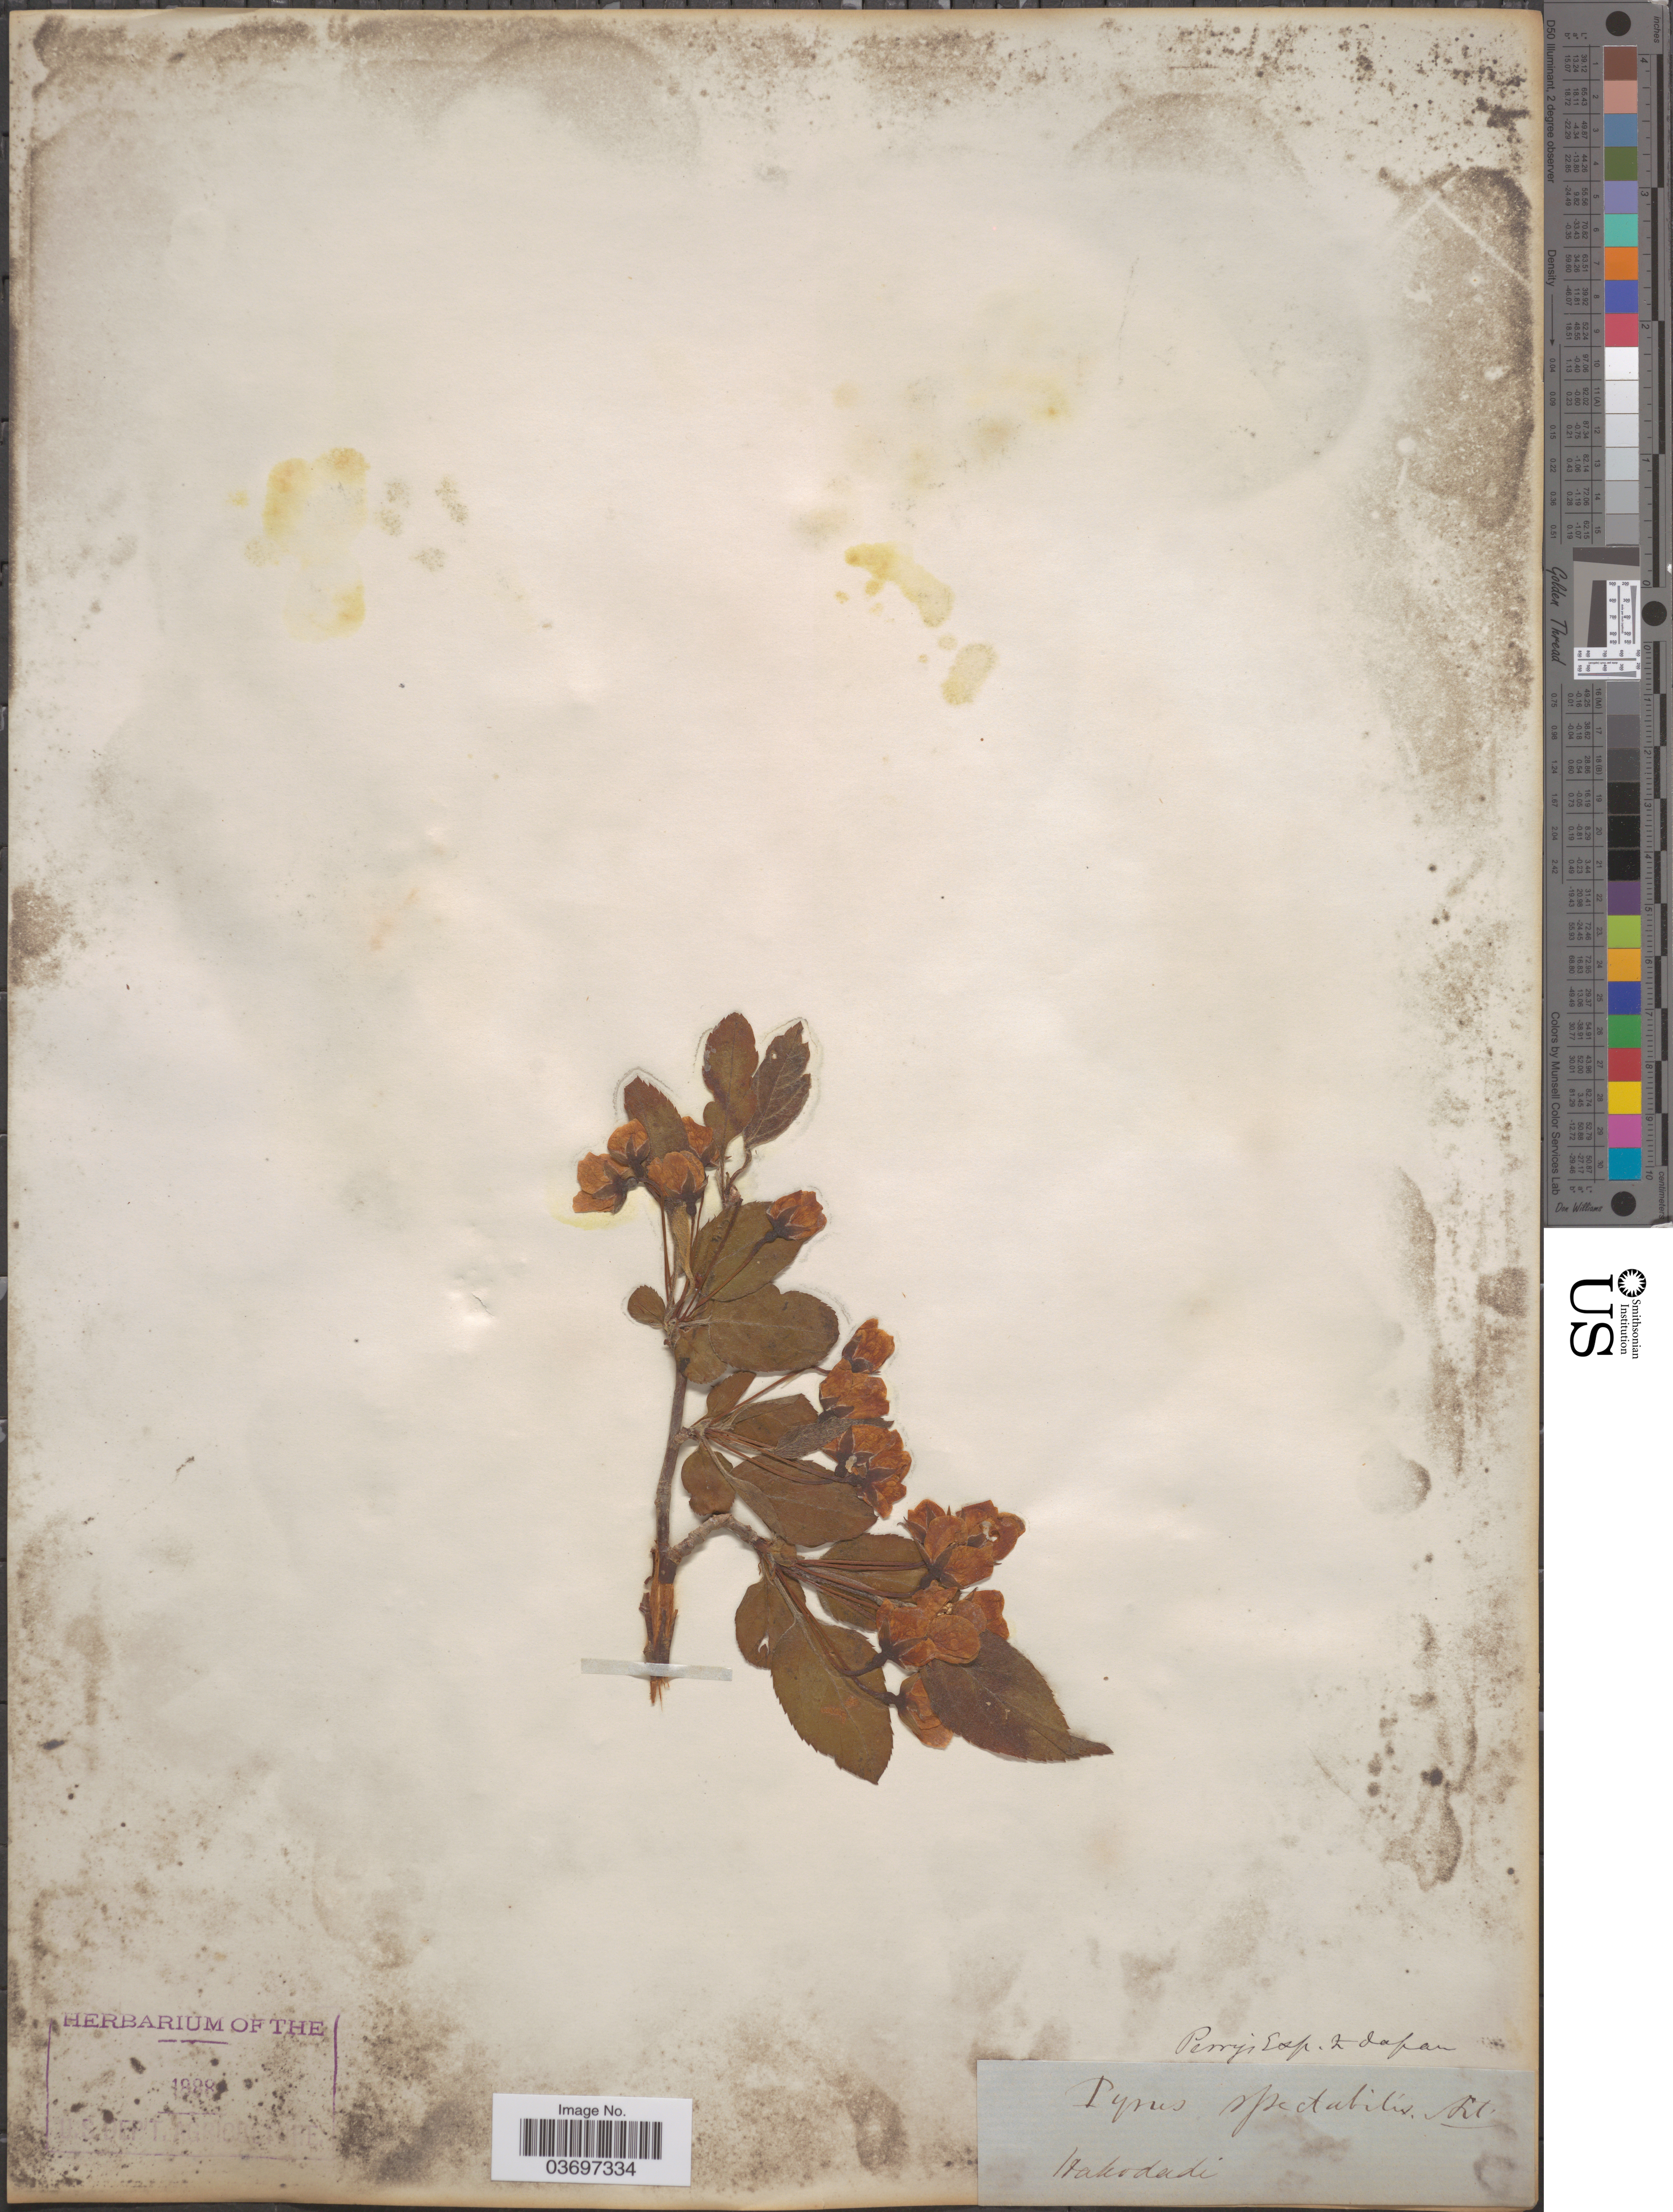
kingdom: Plantae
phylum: Tracheophyta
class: Magnoliopsida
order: Rosales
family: Rosaceae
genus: Malus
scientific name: Malus spectabilis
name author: (Aiton) Borkh.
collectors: Perry Exped.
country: Japan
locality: Hakodadi.